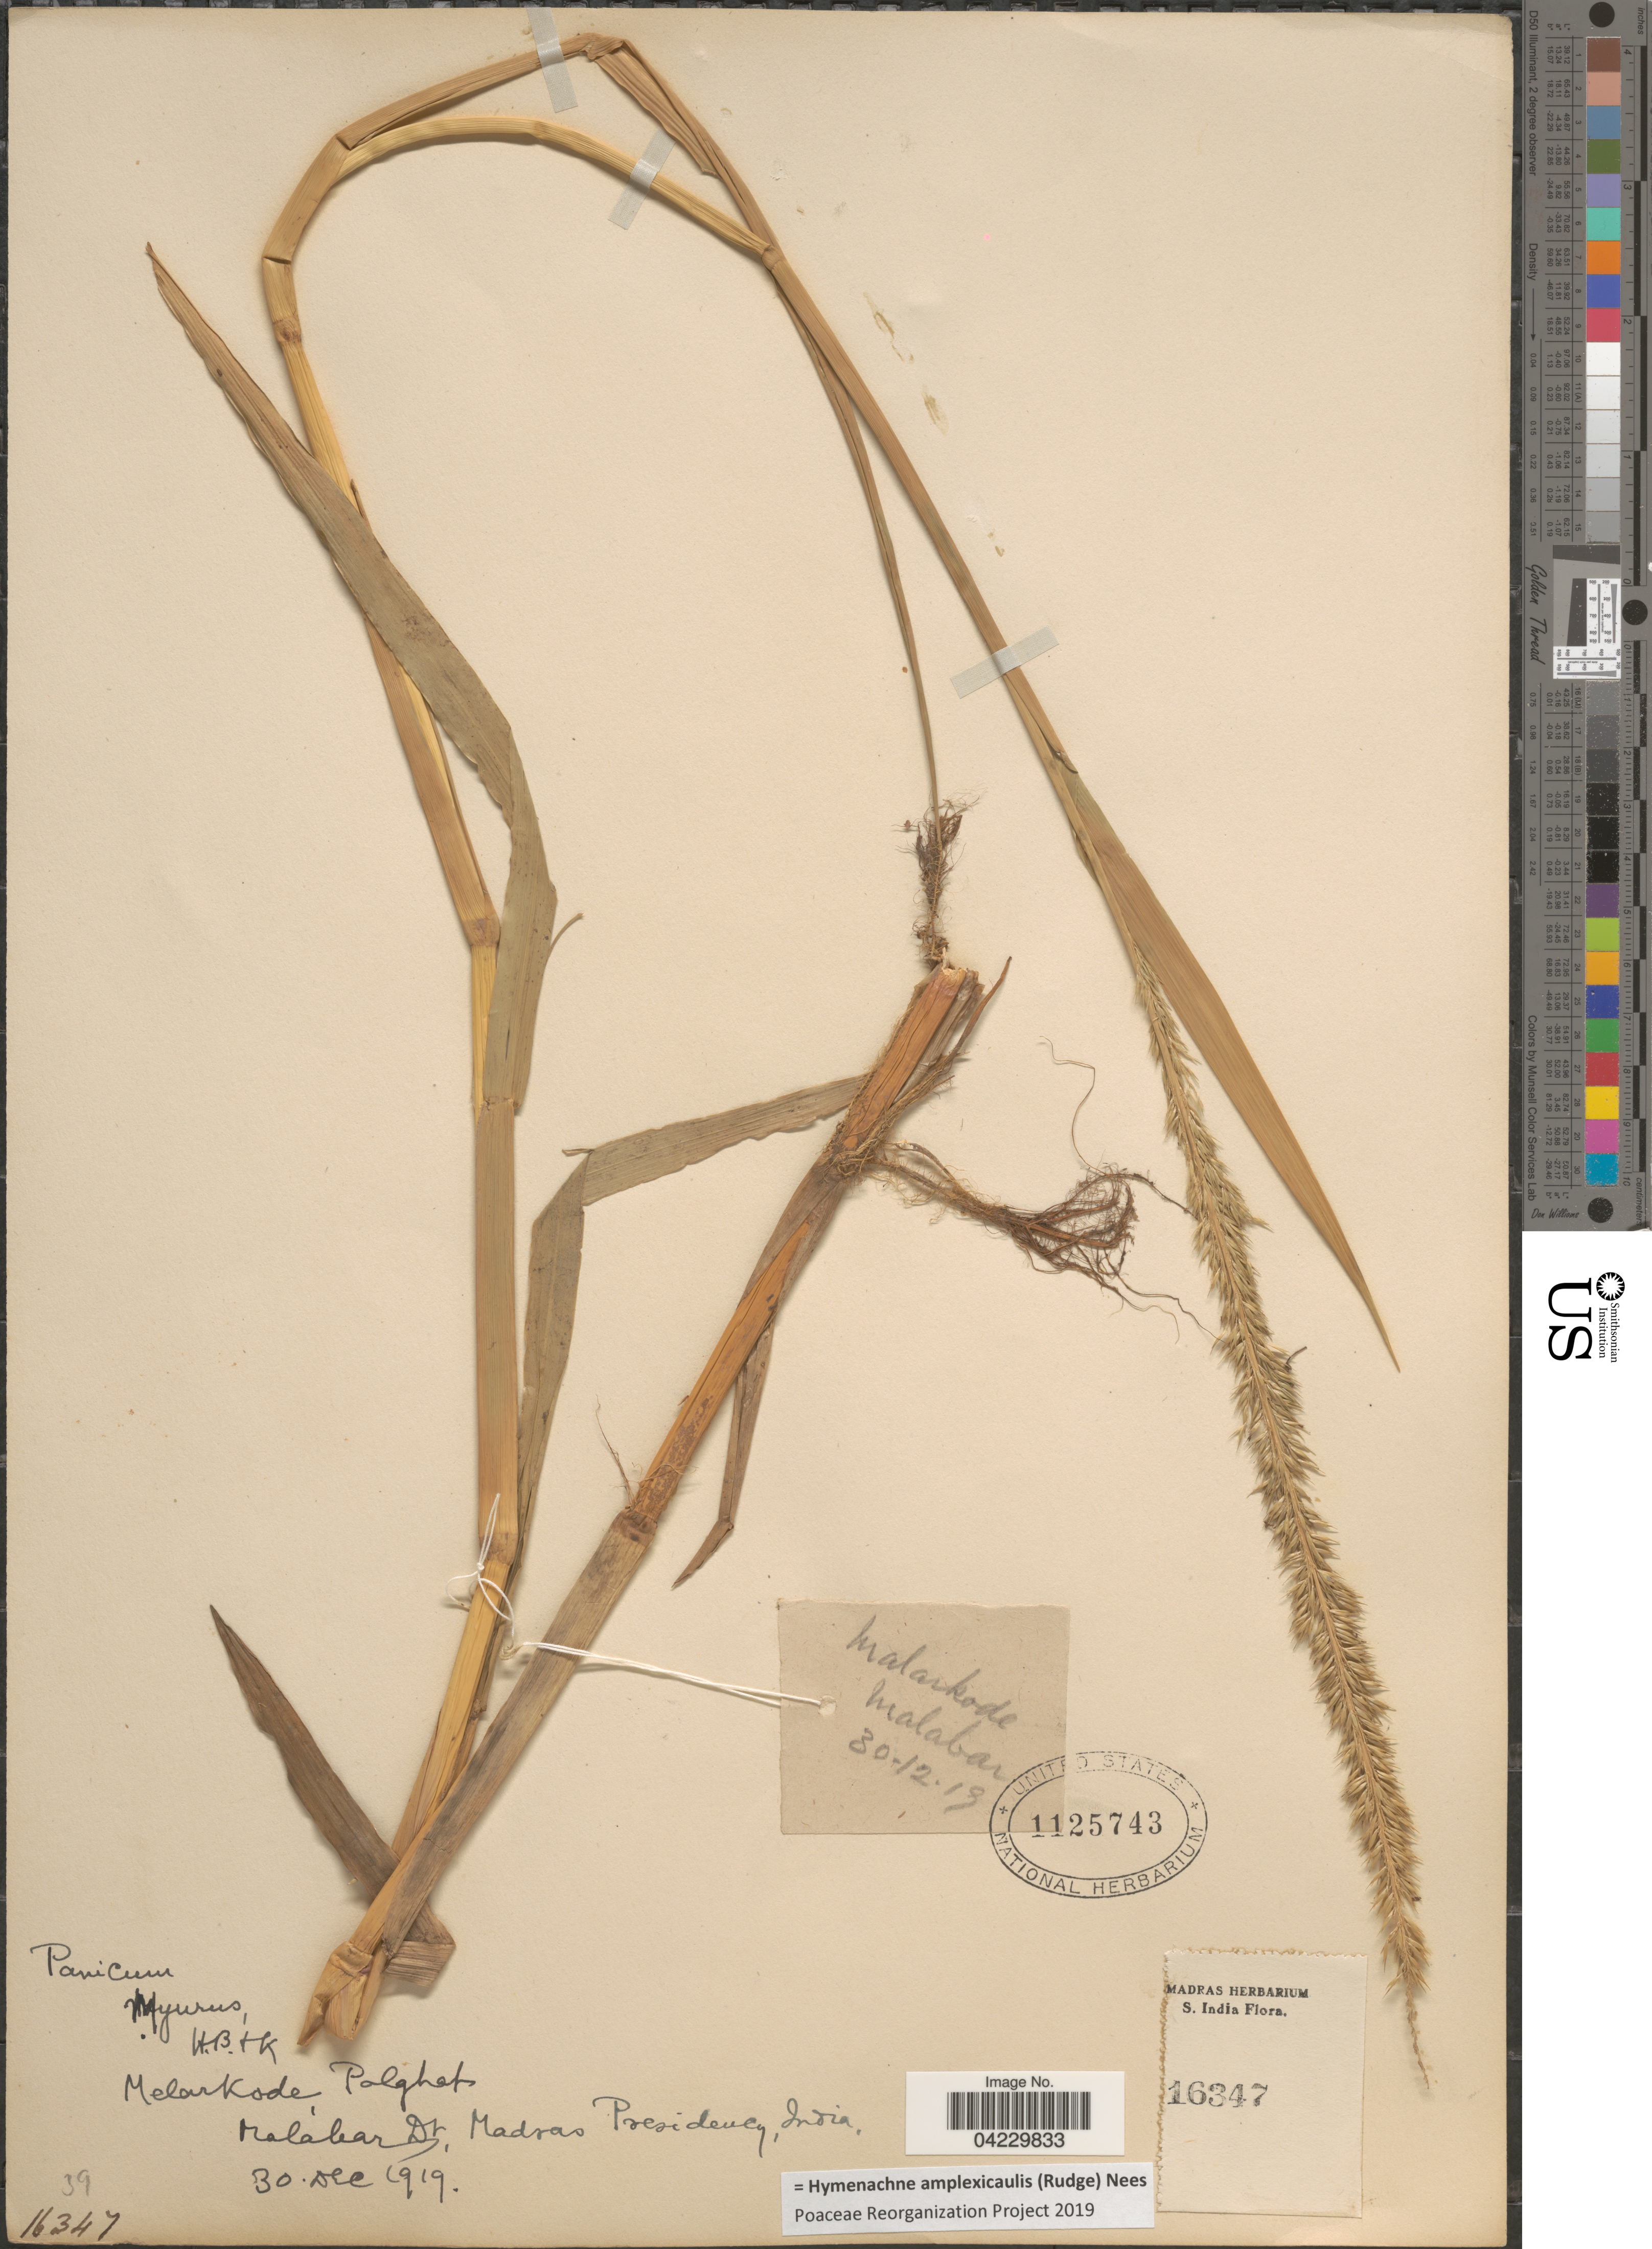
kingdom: Plantae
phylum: Tracheophyta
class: Liliopsida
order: Poales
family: Poaceae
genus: Hymenachne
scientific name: Hymenachne amplexicaulis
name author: (Rudge) Nees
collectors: Ex herb. Madras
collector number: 16347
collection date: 1919-12-30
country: India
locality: S. India. Melarkode, Palghat. Malabar Dt, Madras Presidency.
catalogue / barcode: US 1125743